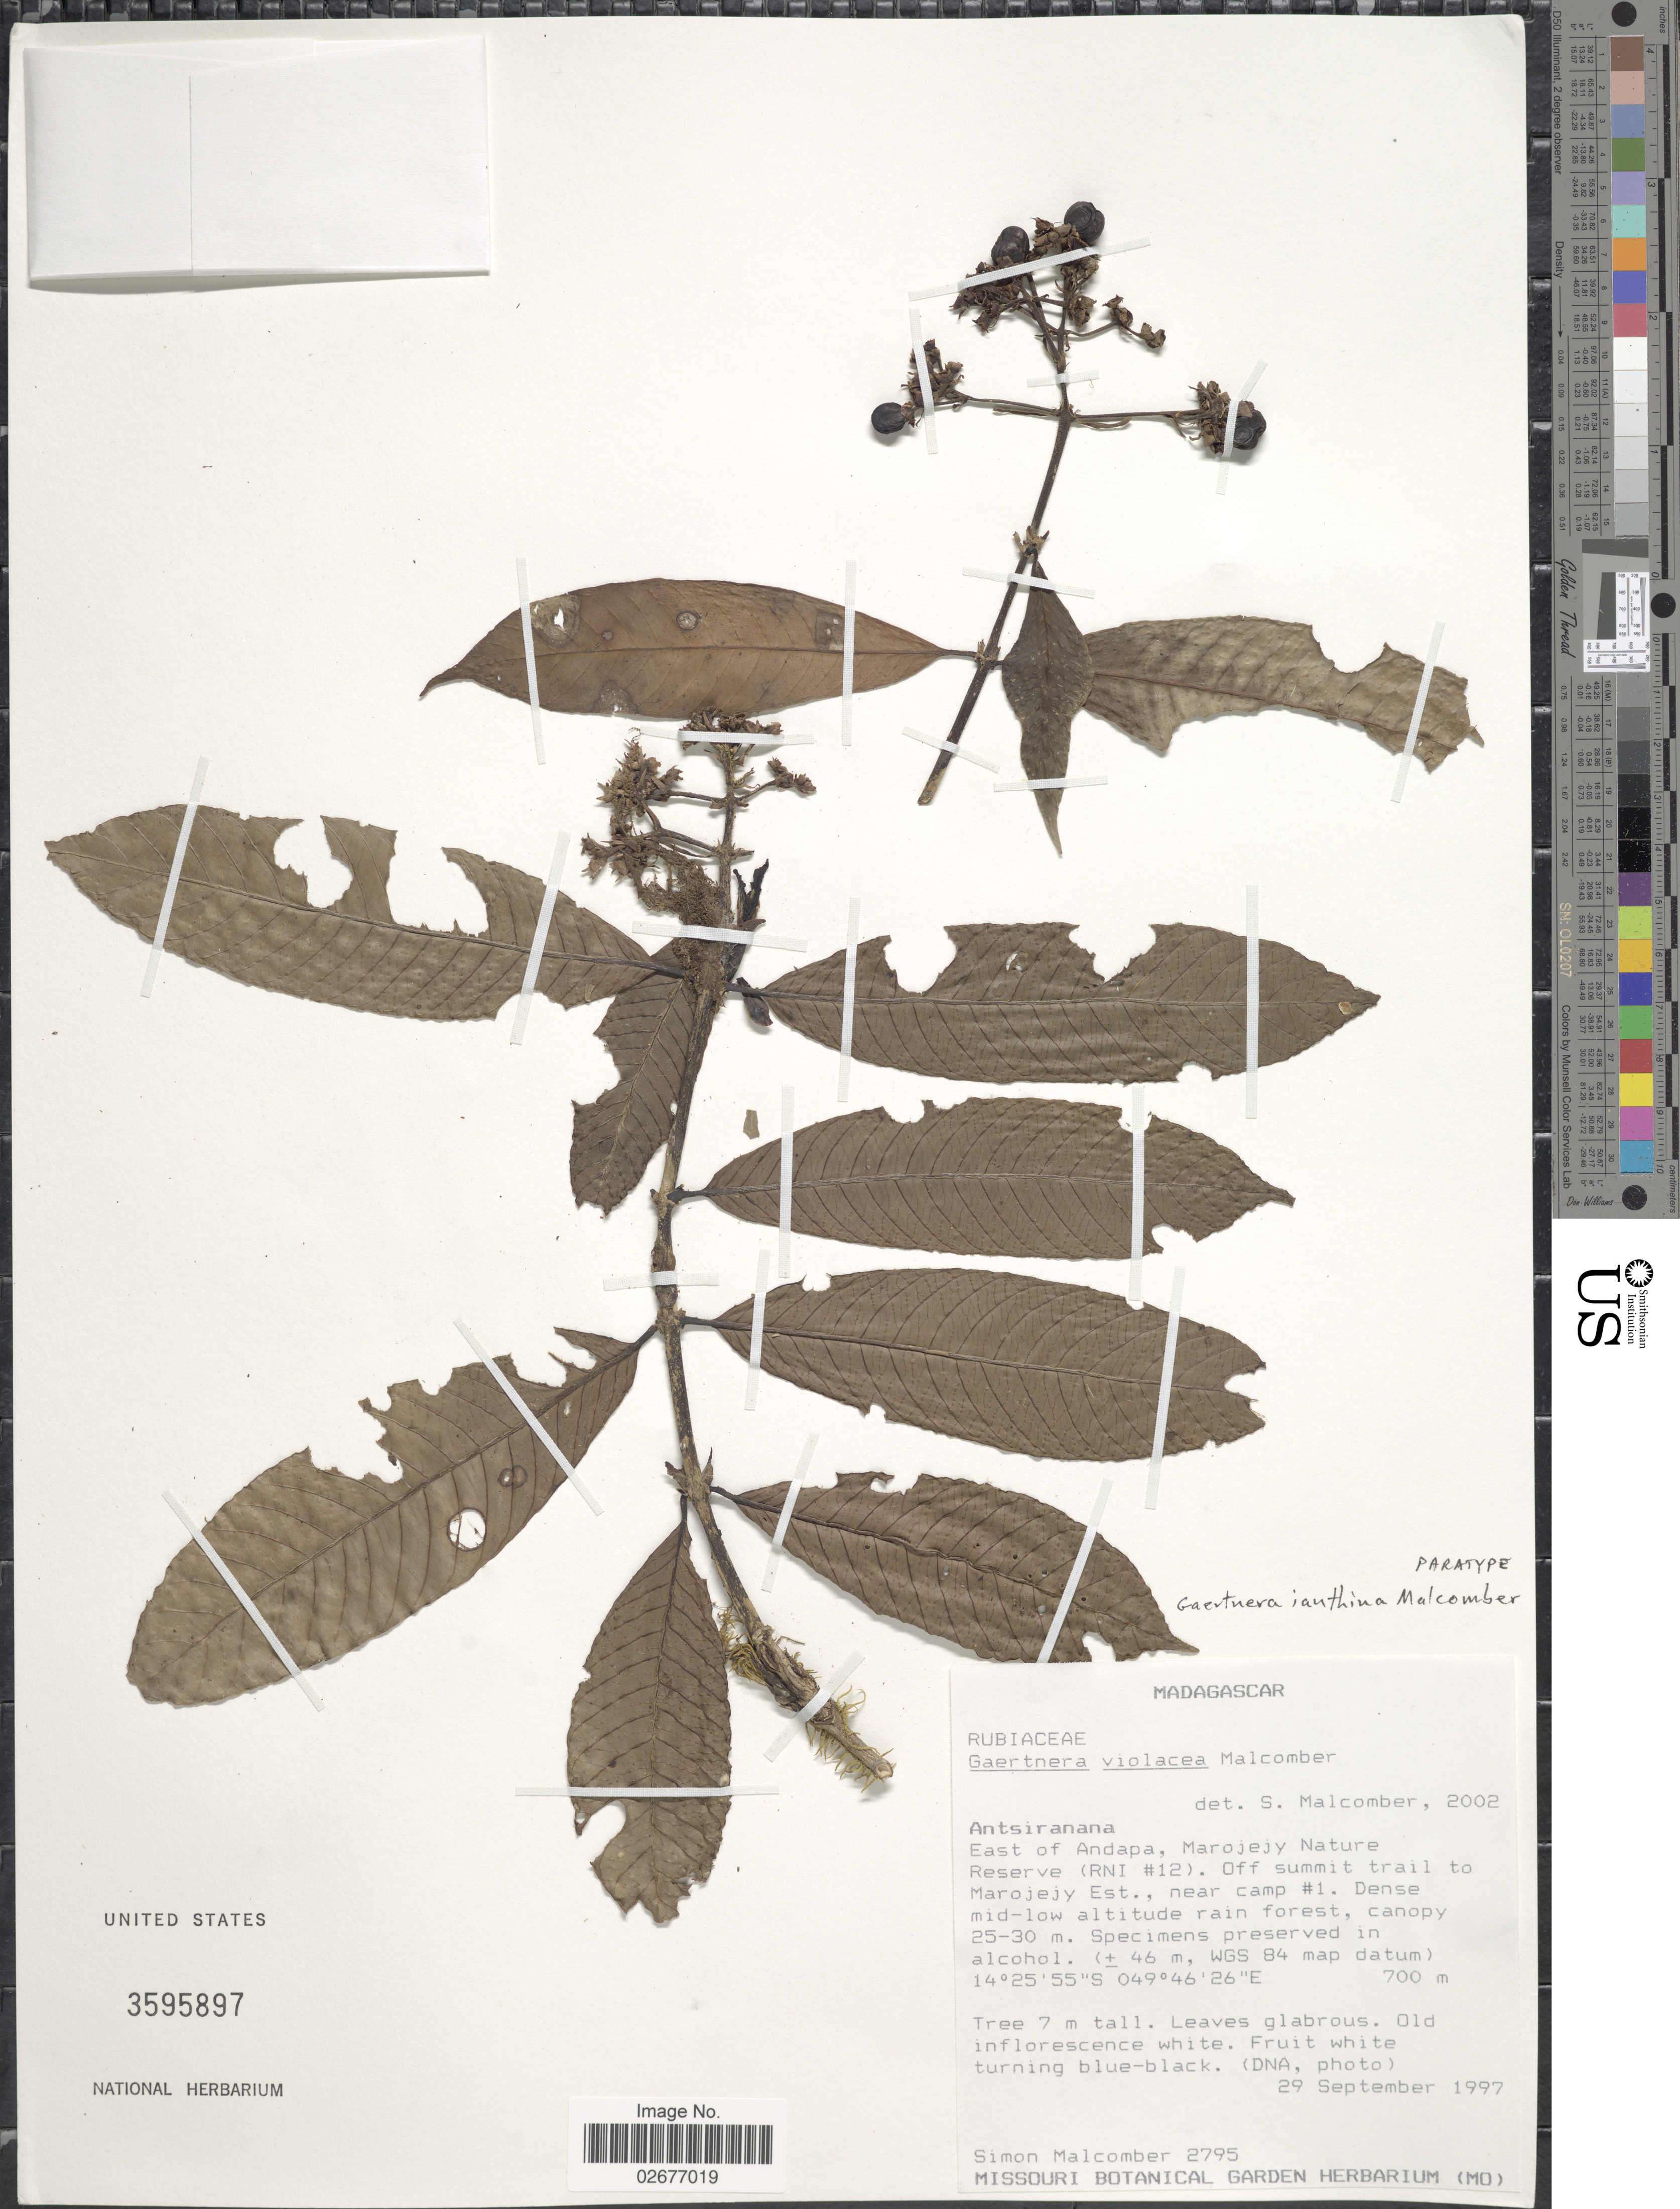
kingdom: Plantae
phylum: Tracheophyta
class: Magnoliopsida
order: Gentianales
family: Rubiaceae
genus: Gaertnera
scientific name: Gaertnera ianthina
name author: Malcomber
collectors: S. T. Malcomber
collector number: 2795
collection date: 1997-09-29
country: Madagascar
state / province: Sava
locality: Antsiranana, East of Andapa, Marojejy Nature Reserve (RNI #12), Off summit trail to Marojejy Est., near camp #1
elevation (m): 700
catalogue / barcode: US 3595897